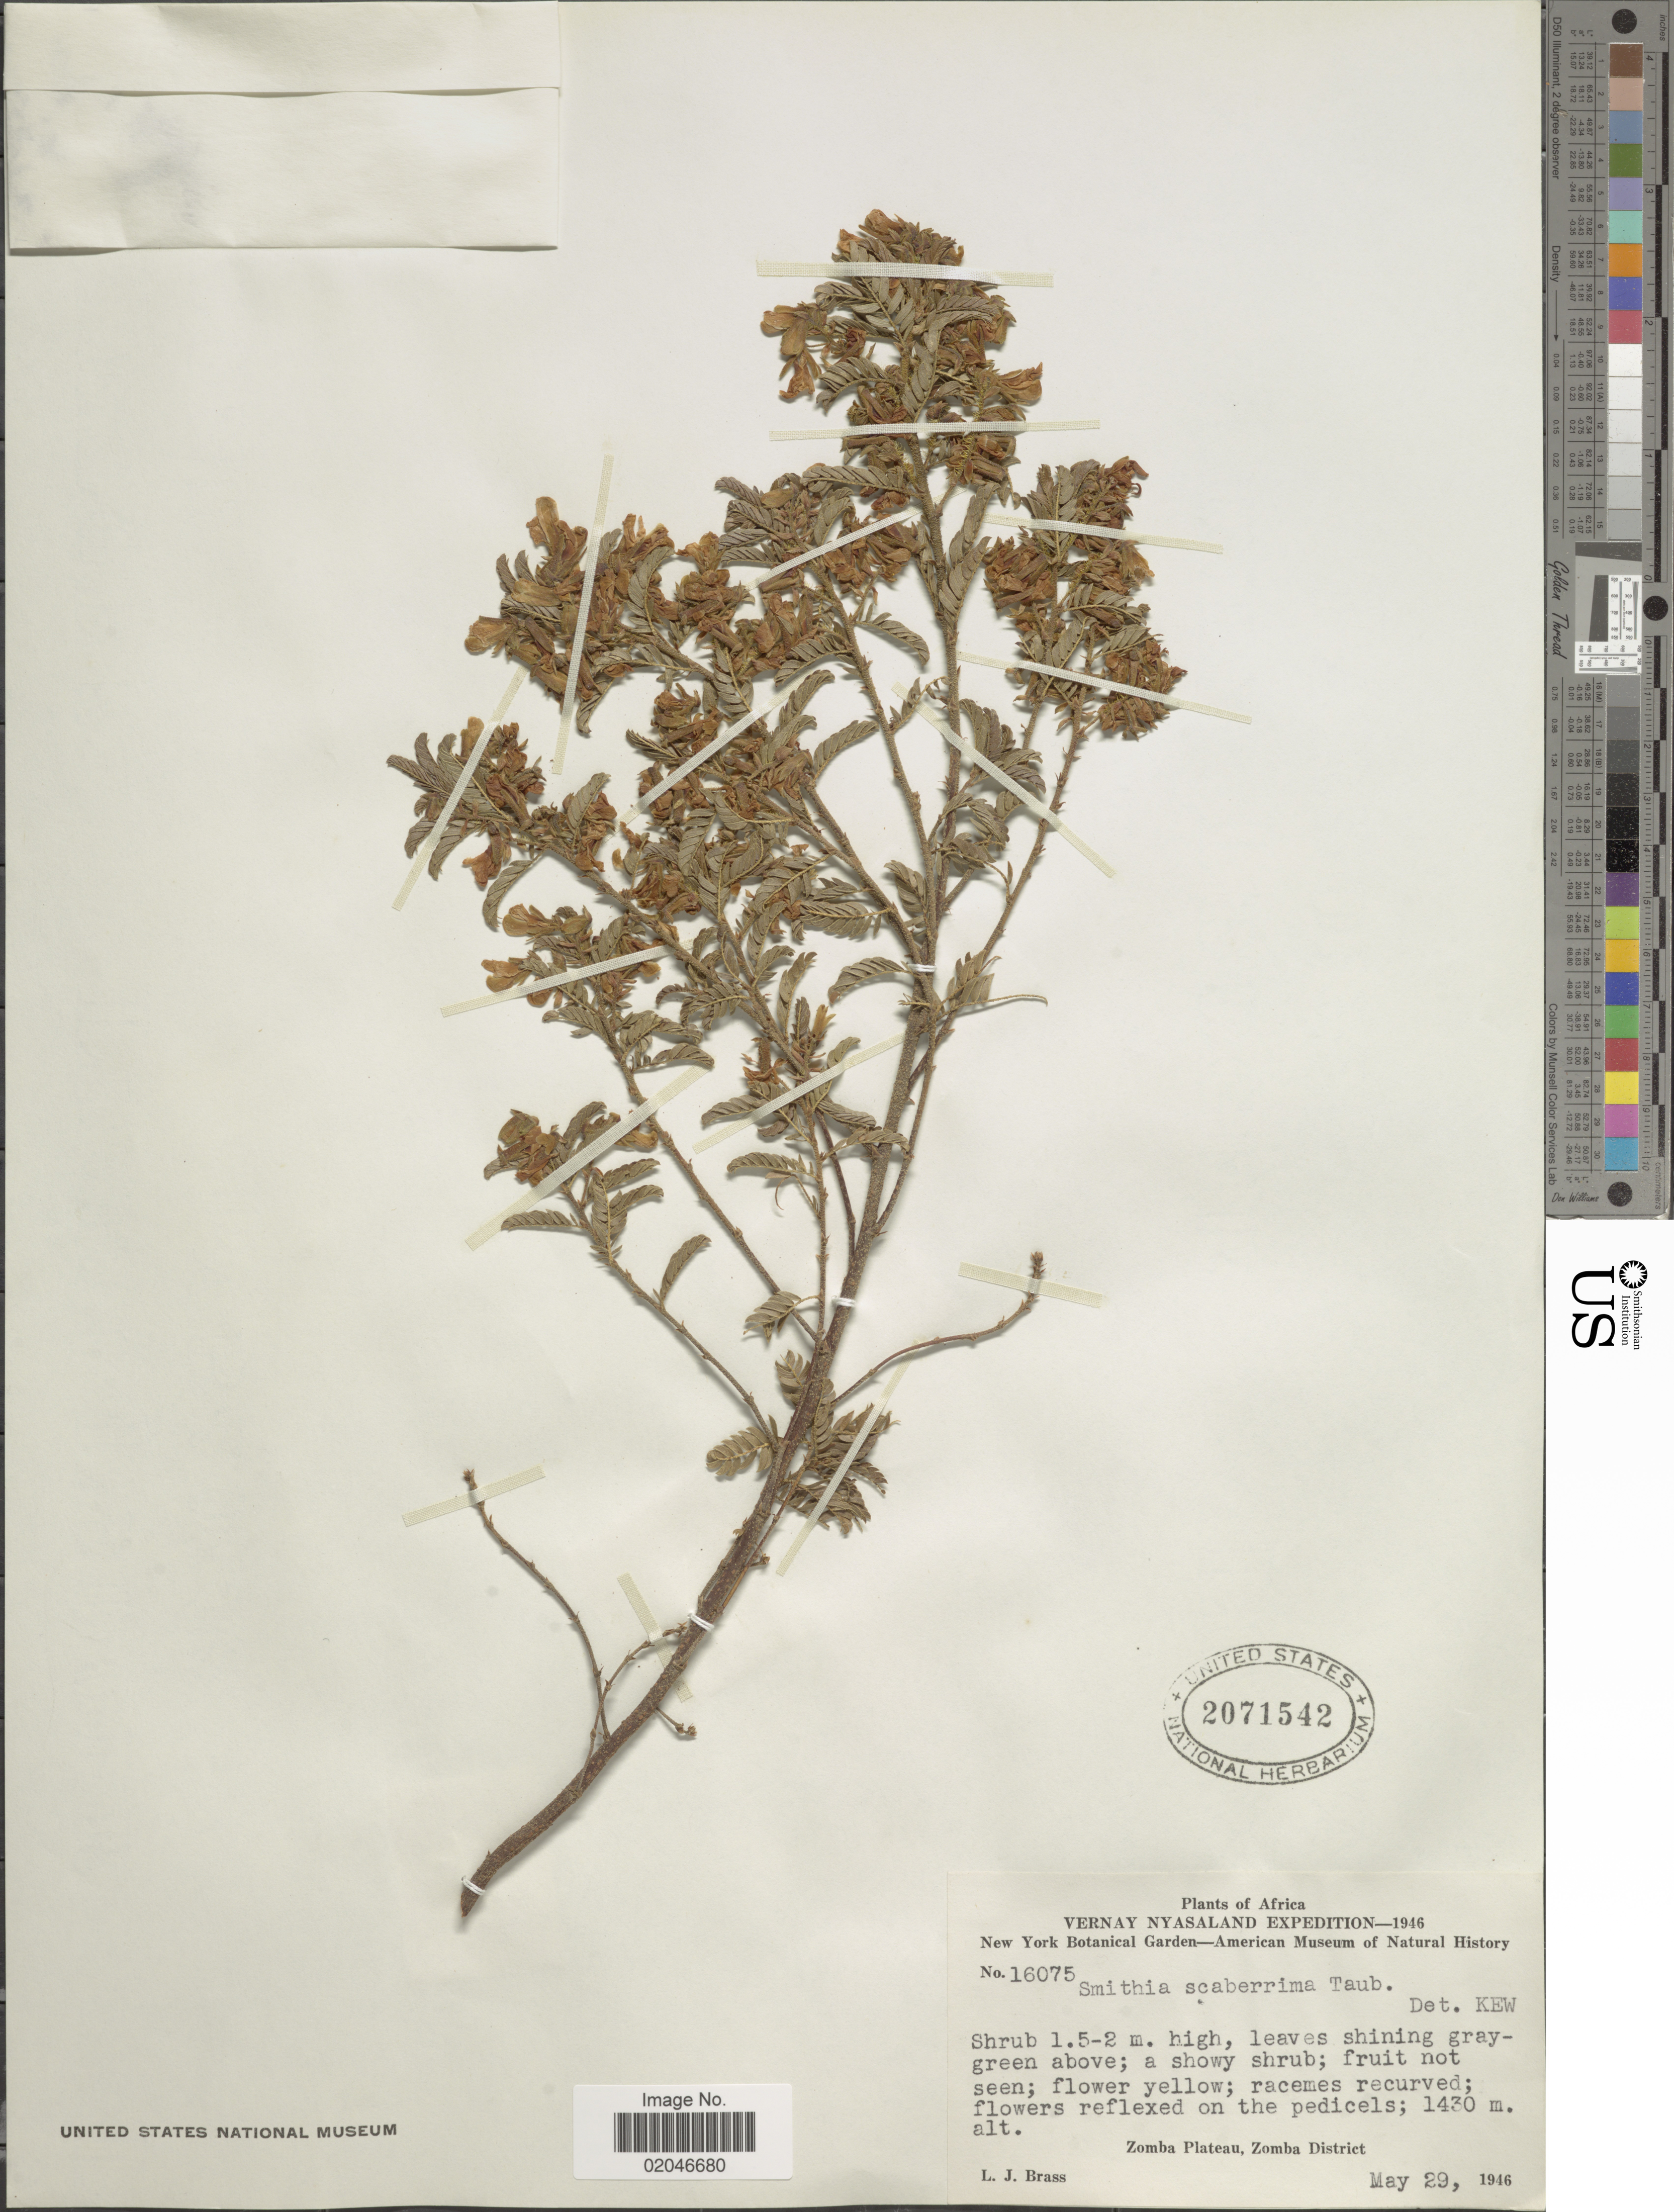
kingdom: Plantae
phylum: Tracheophyta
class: Magnoliopsida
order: Fabales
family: Fabaceae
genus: Kotschya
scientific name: Kotschya scaberrima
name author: (Taub.) Wild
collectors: L. J. Brass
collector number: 16075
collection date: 1946-05-29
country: Malawi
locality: Vernay Nyasaland, Zomba Plateau, Zomba District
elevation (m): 1430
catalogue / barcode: US 2071542